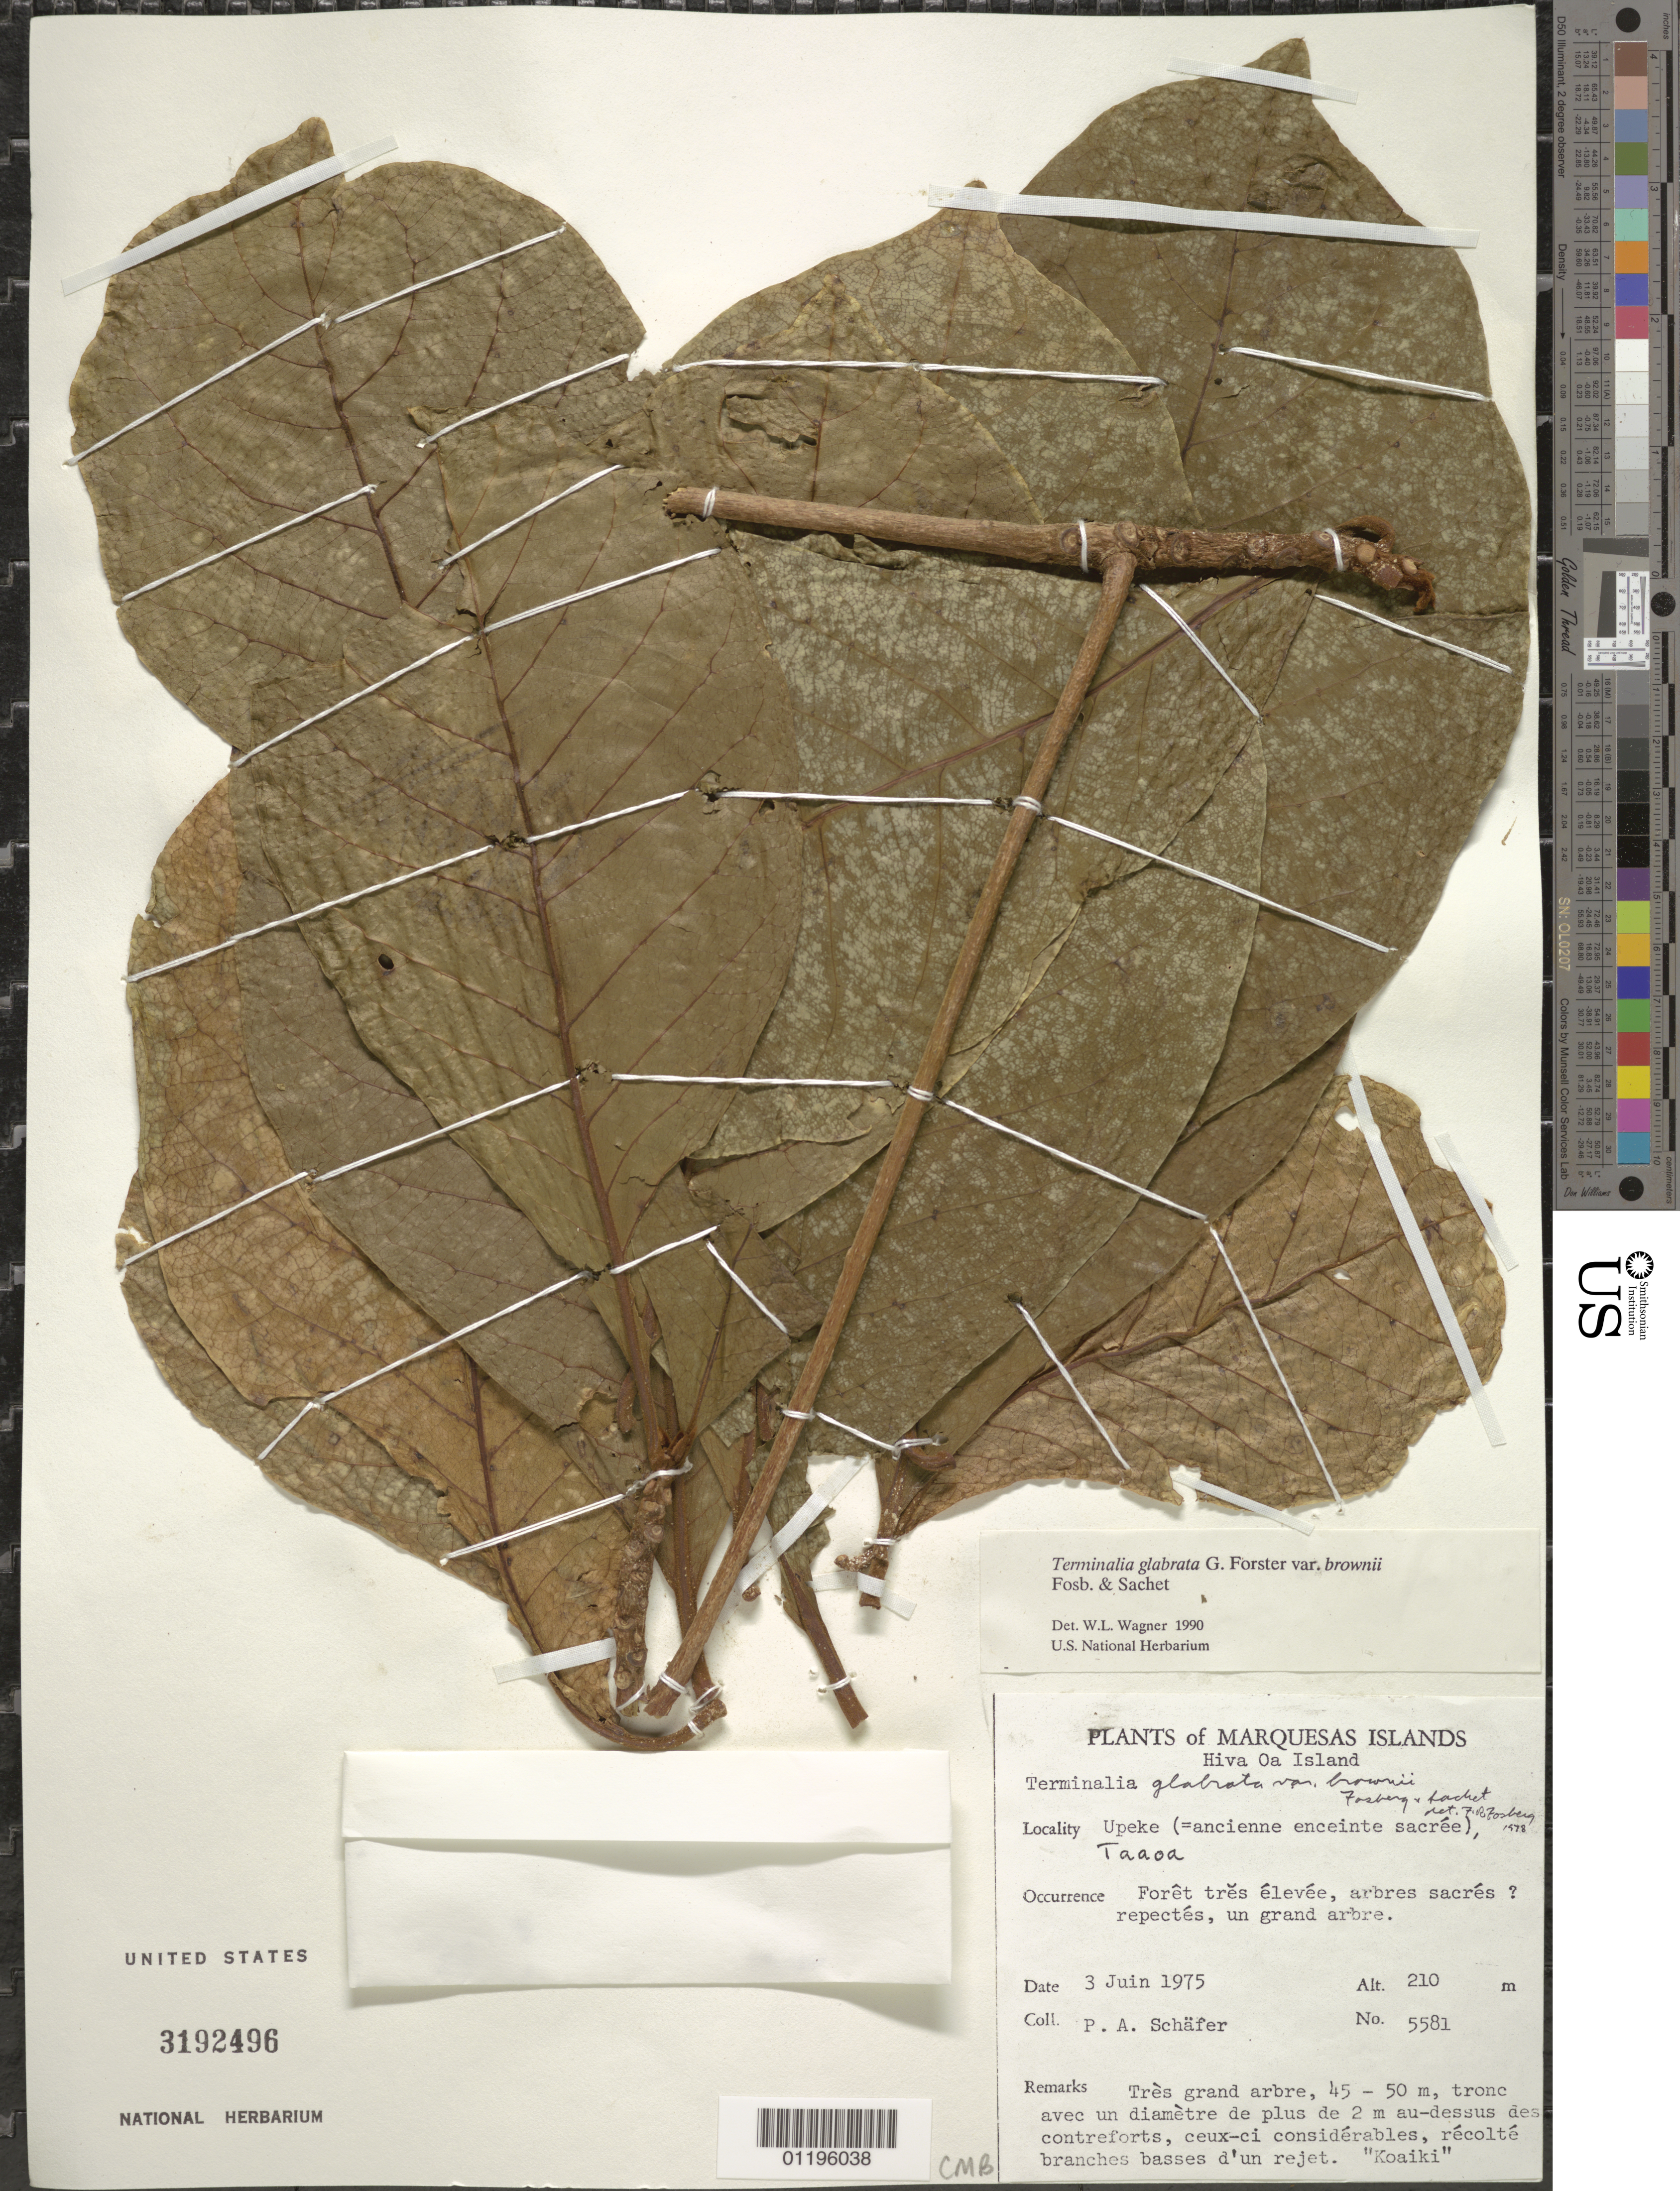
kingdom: Plantae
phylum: Tracheophyta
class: Magnoliopsida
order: Myrtales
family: Combretaceae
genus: Terminalia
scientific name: Terminalia glabrata var. brownii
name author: Fosberg & Sachet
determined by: Wagner, W. L., (BOT), Smithsonian Institution - National Museum of Natural History (UNITED STATES)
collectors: P. A. Schäfer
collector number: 5581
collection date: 1975-06-03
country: French Polynesia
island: Hiva Oa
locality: Upeke, Taaoa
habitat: Forêt trés élevée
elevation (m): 210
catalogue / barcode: US 3192496